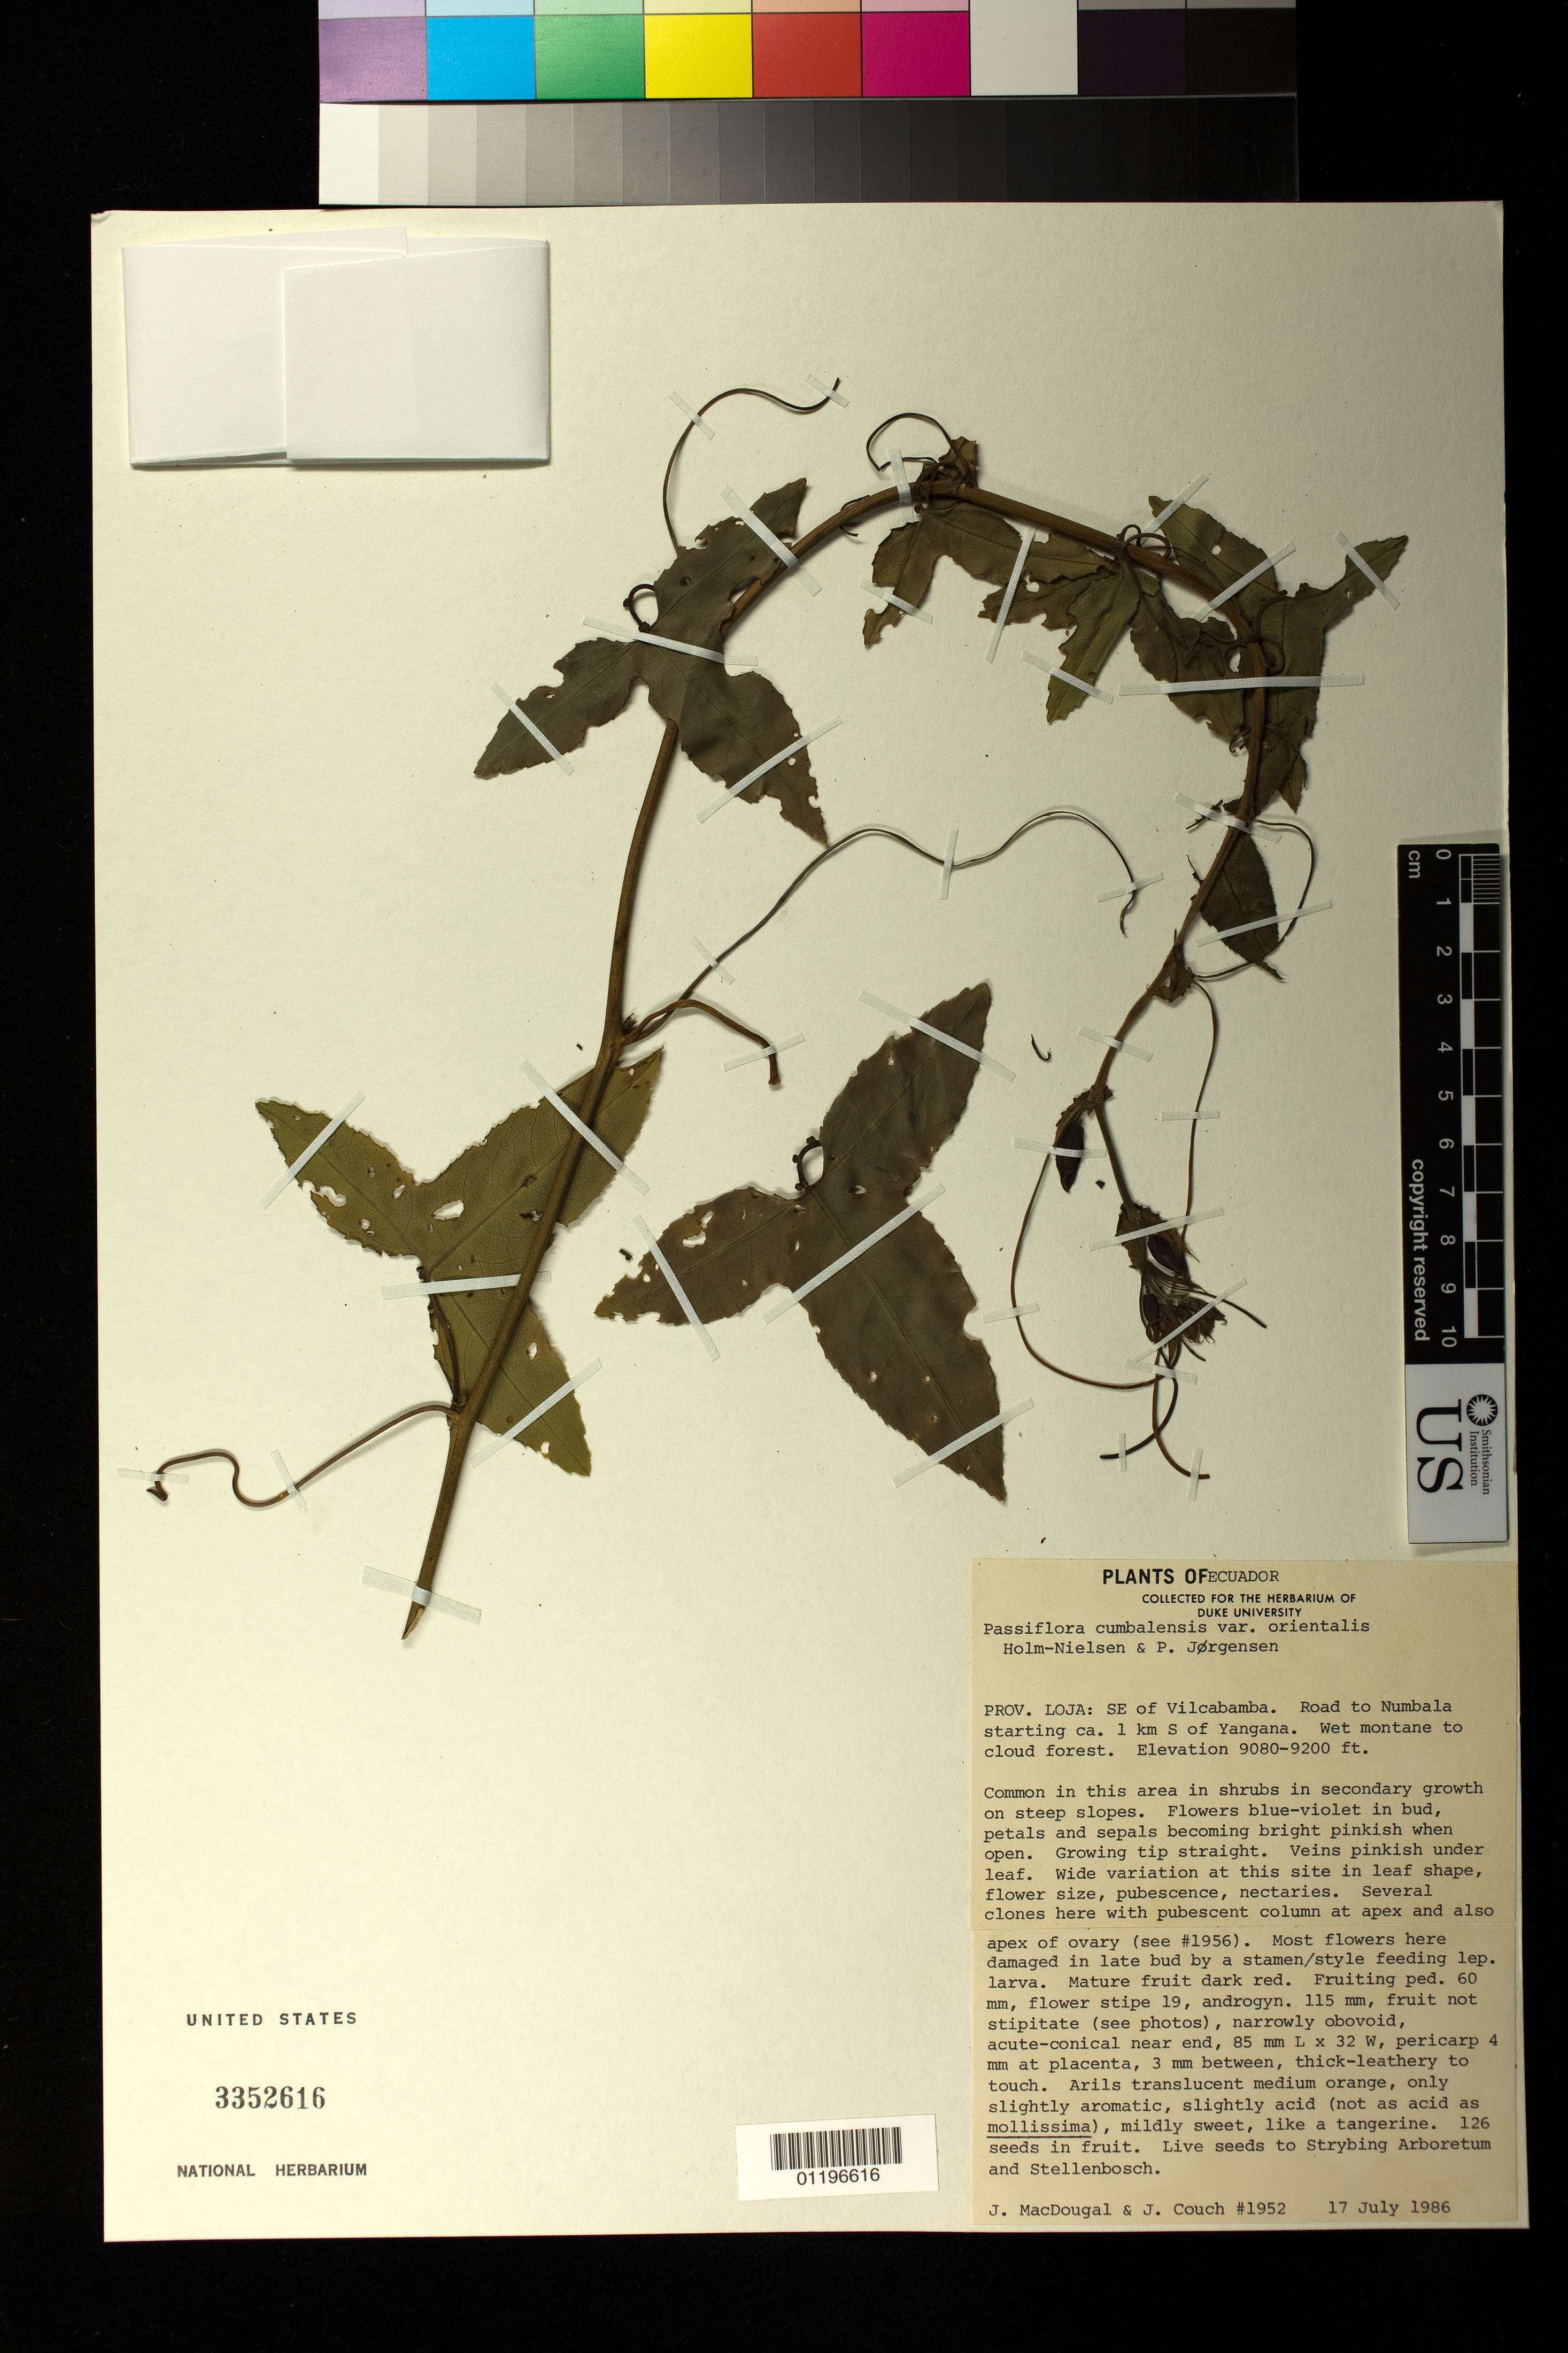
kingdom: Plantae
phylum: Tracheophyta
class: Magnoliopsida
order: Malpighiales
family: Passifloraceae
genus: Passiflora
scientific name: Passiflora cumbalensis var. orientalis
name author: Holm-Niels. & P. Jørg.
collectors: J. M. MacDougal & J. Couch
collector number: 1952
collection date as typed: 17 Jul 1986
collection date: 1986-07-17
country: Ecuador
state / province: Loja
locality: Prov. Loja: S.E. of Vilcabamba, Road to Numbala starting ca. 1 km S of Yangana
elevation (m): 2768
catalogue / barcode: US 3352616